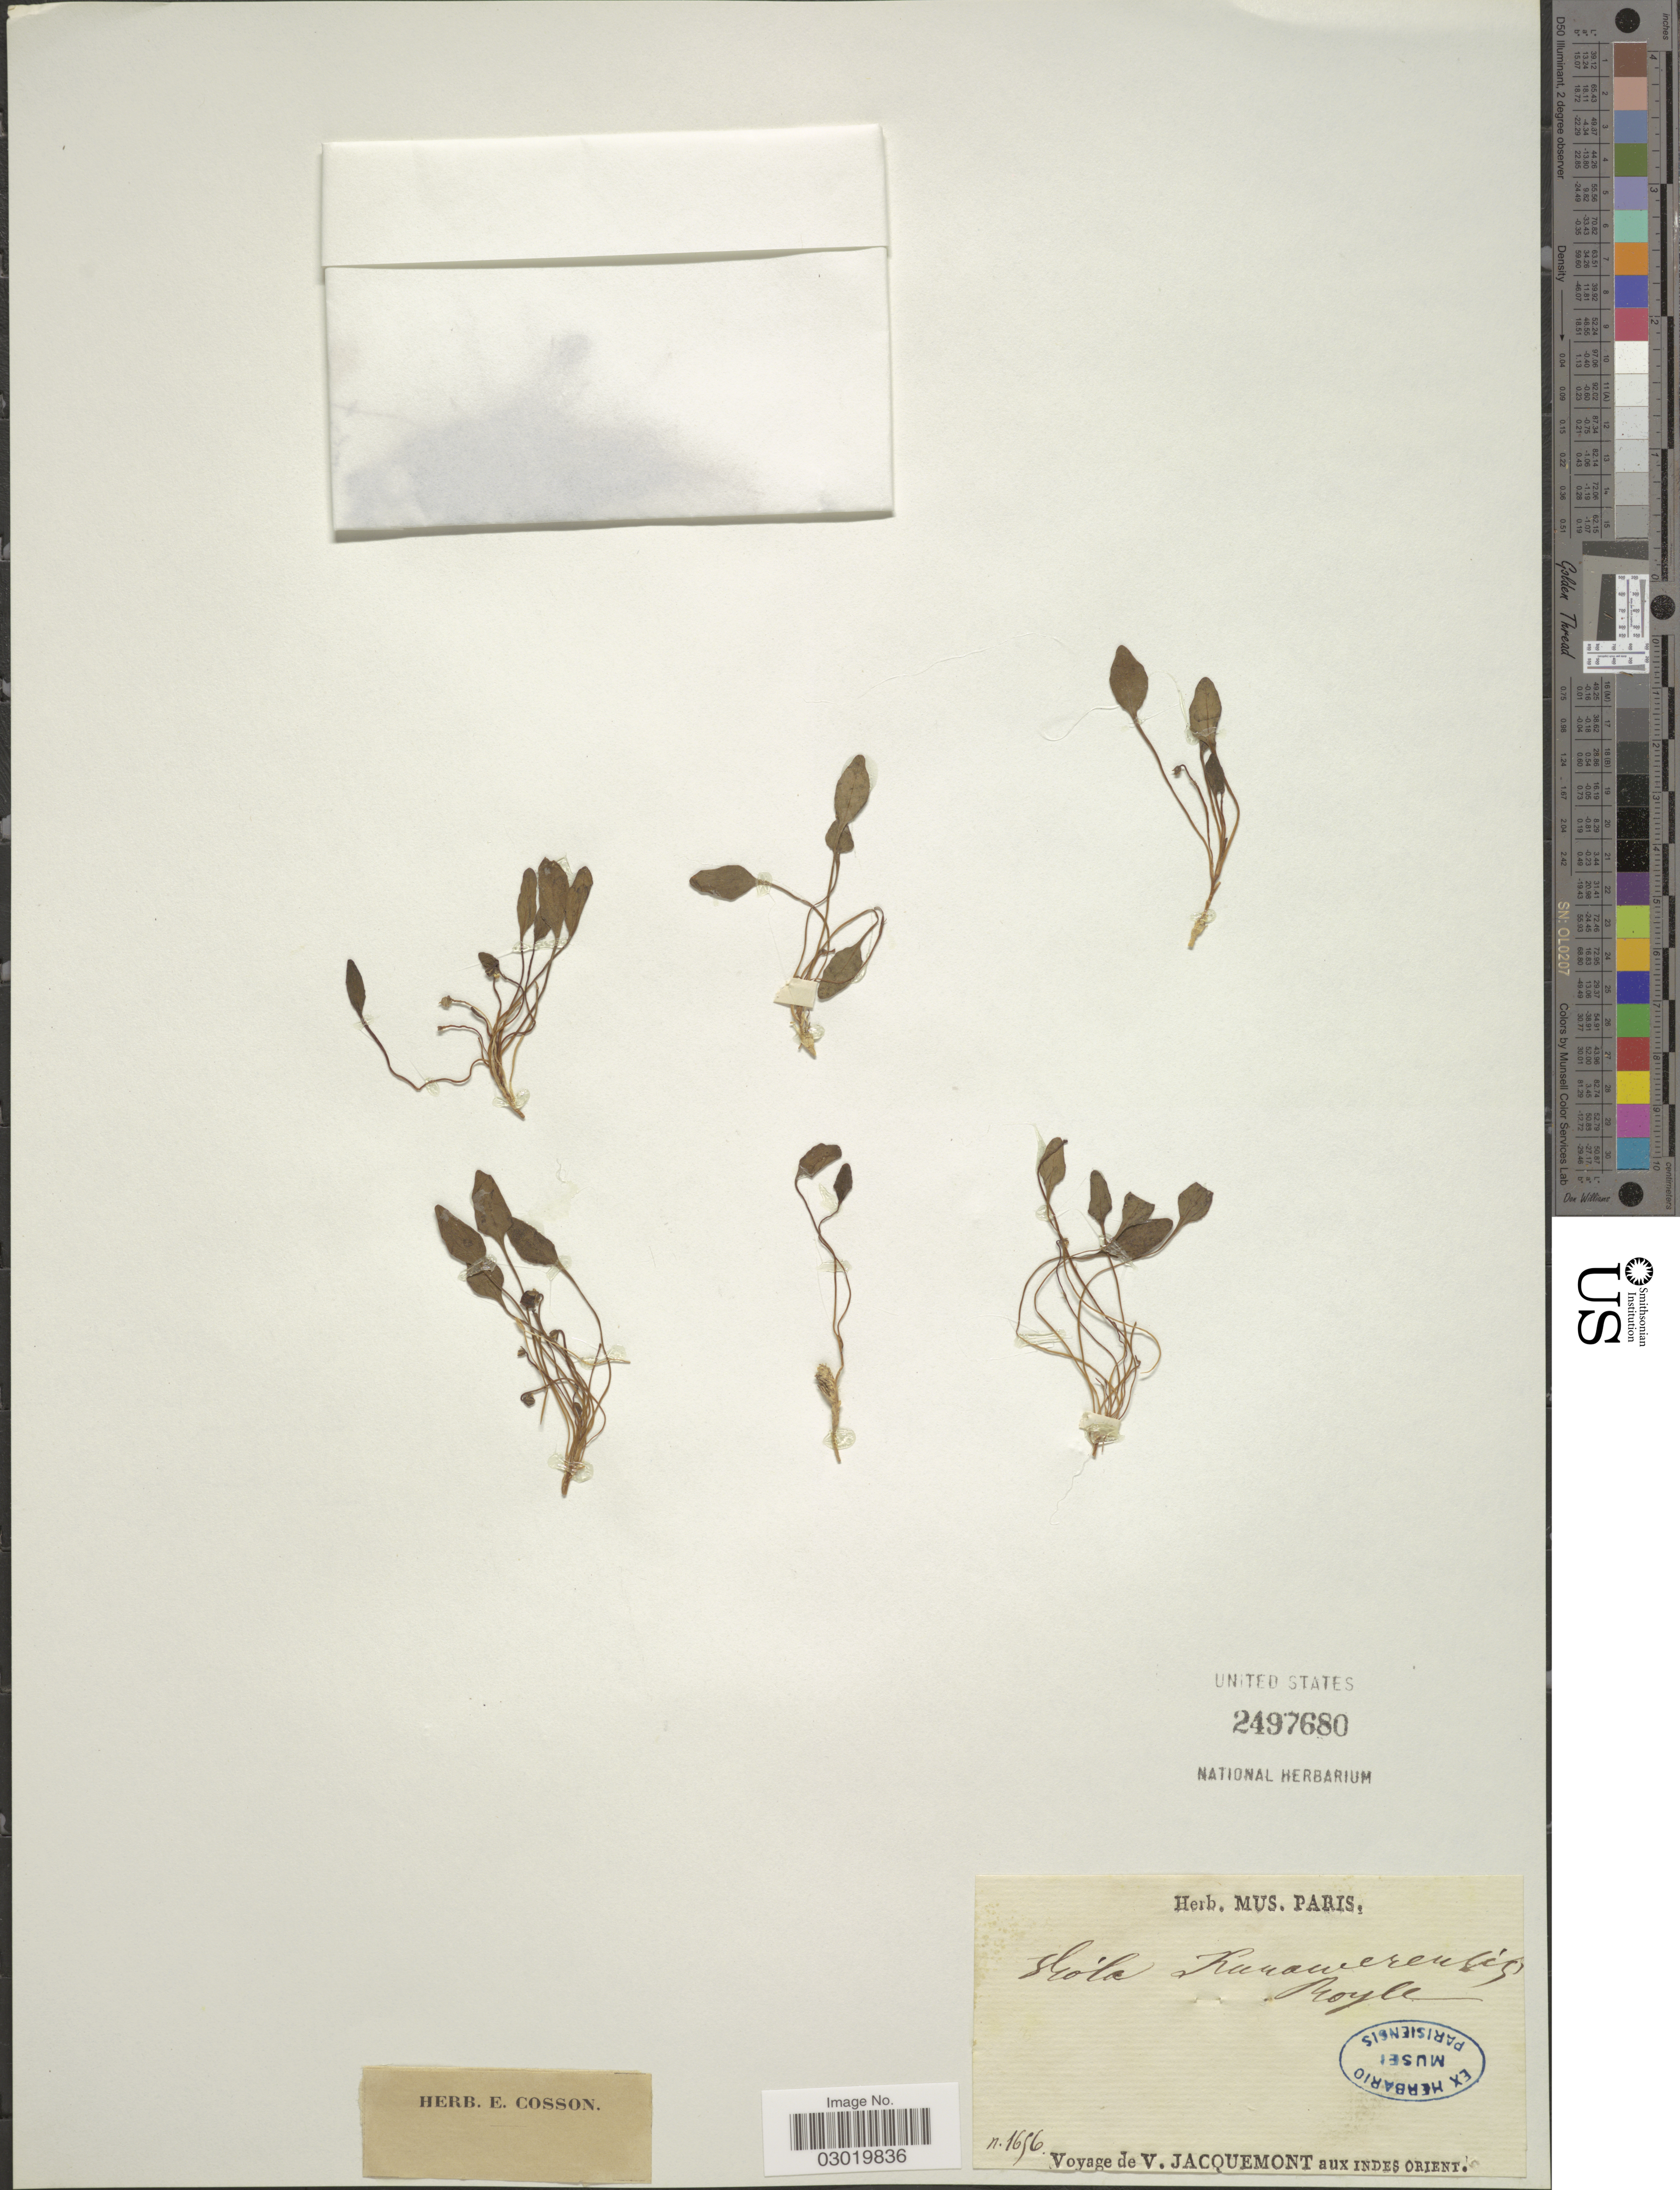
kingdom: Plantae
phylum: Tracheophyta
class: Magnoliopsida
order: Malpighiales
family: Violaceae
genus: Viola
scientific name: Viola kunawurensis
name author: Royle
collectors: ex herb. Mus. Paris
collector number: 1656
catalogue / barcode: US 2497680